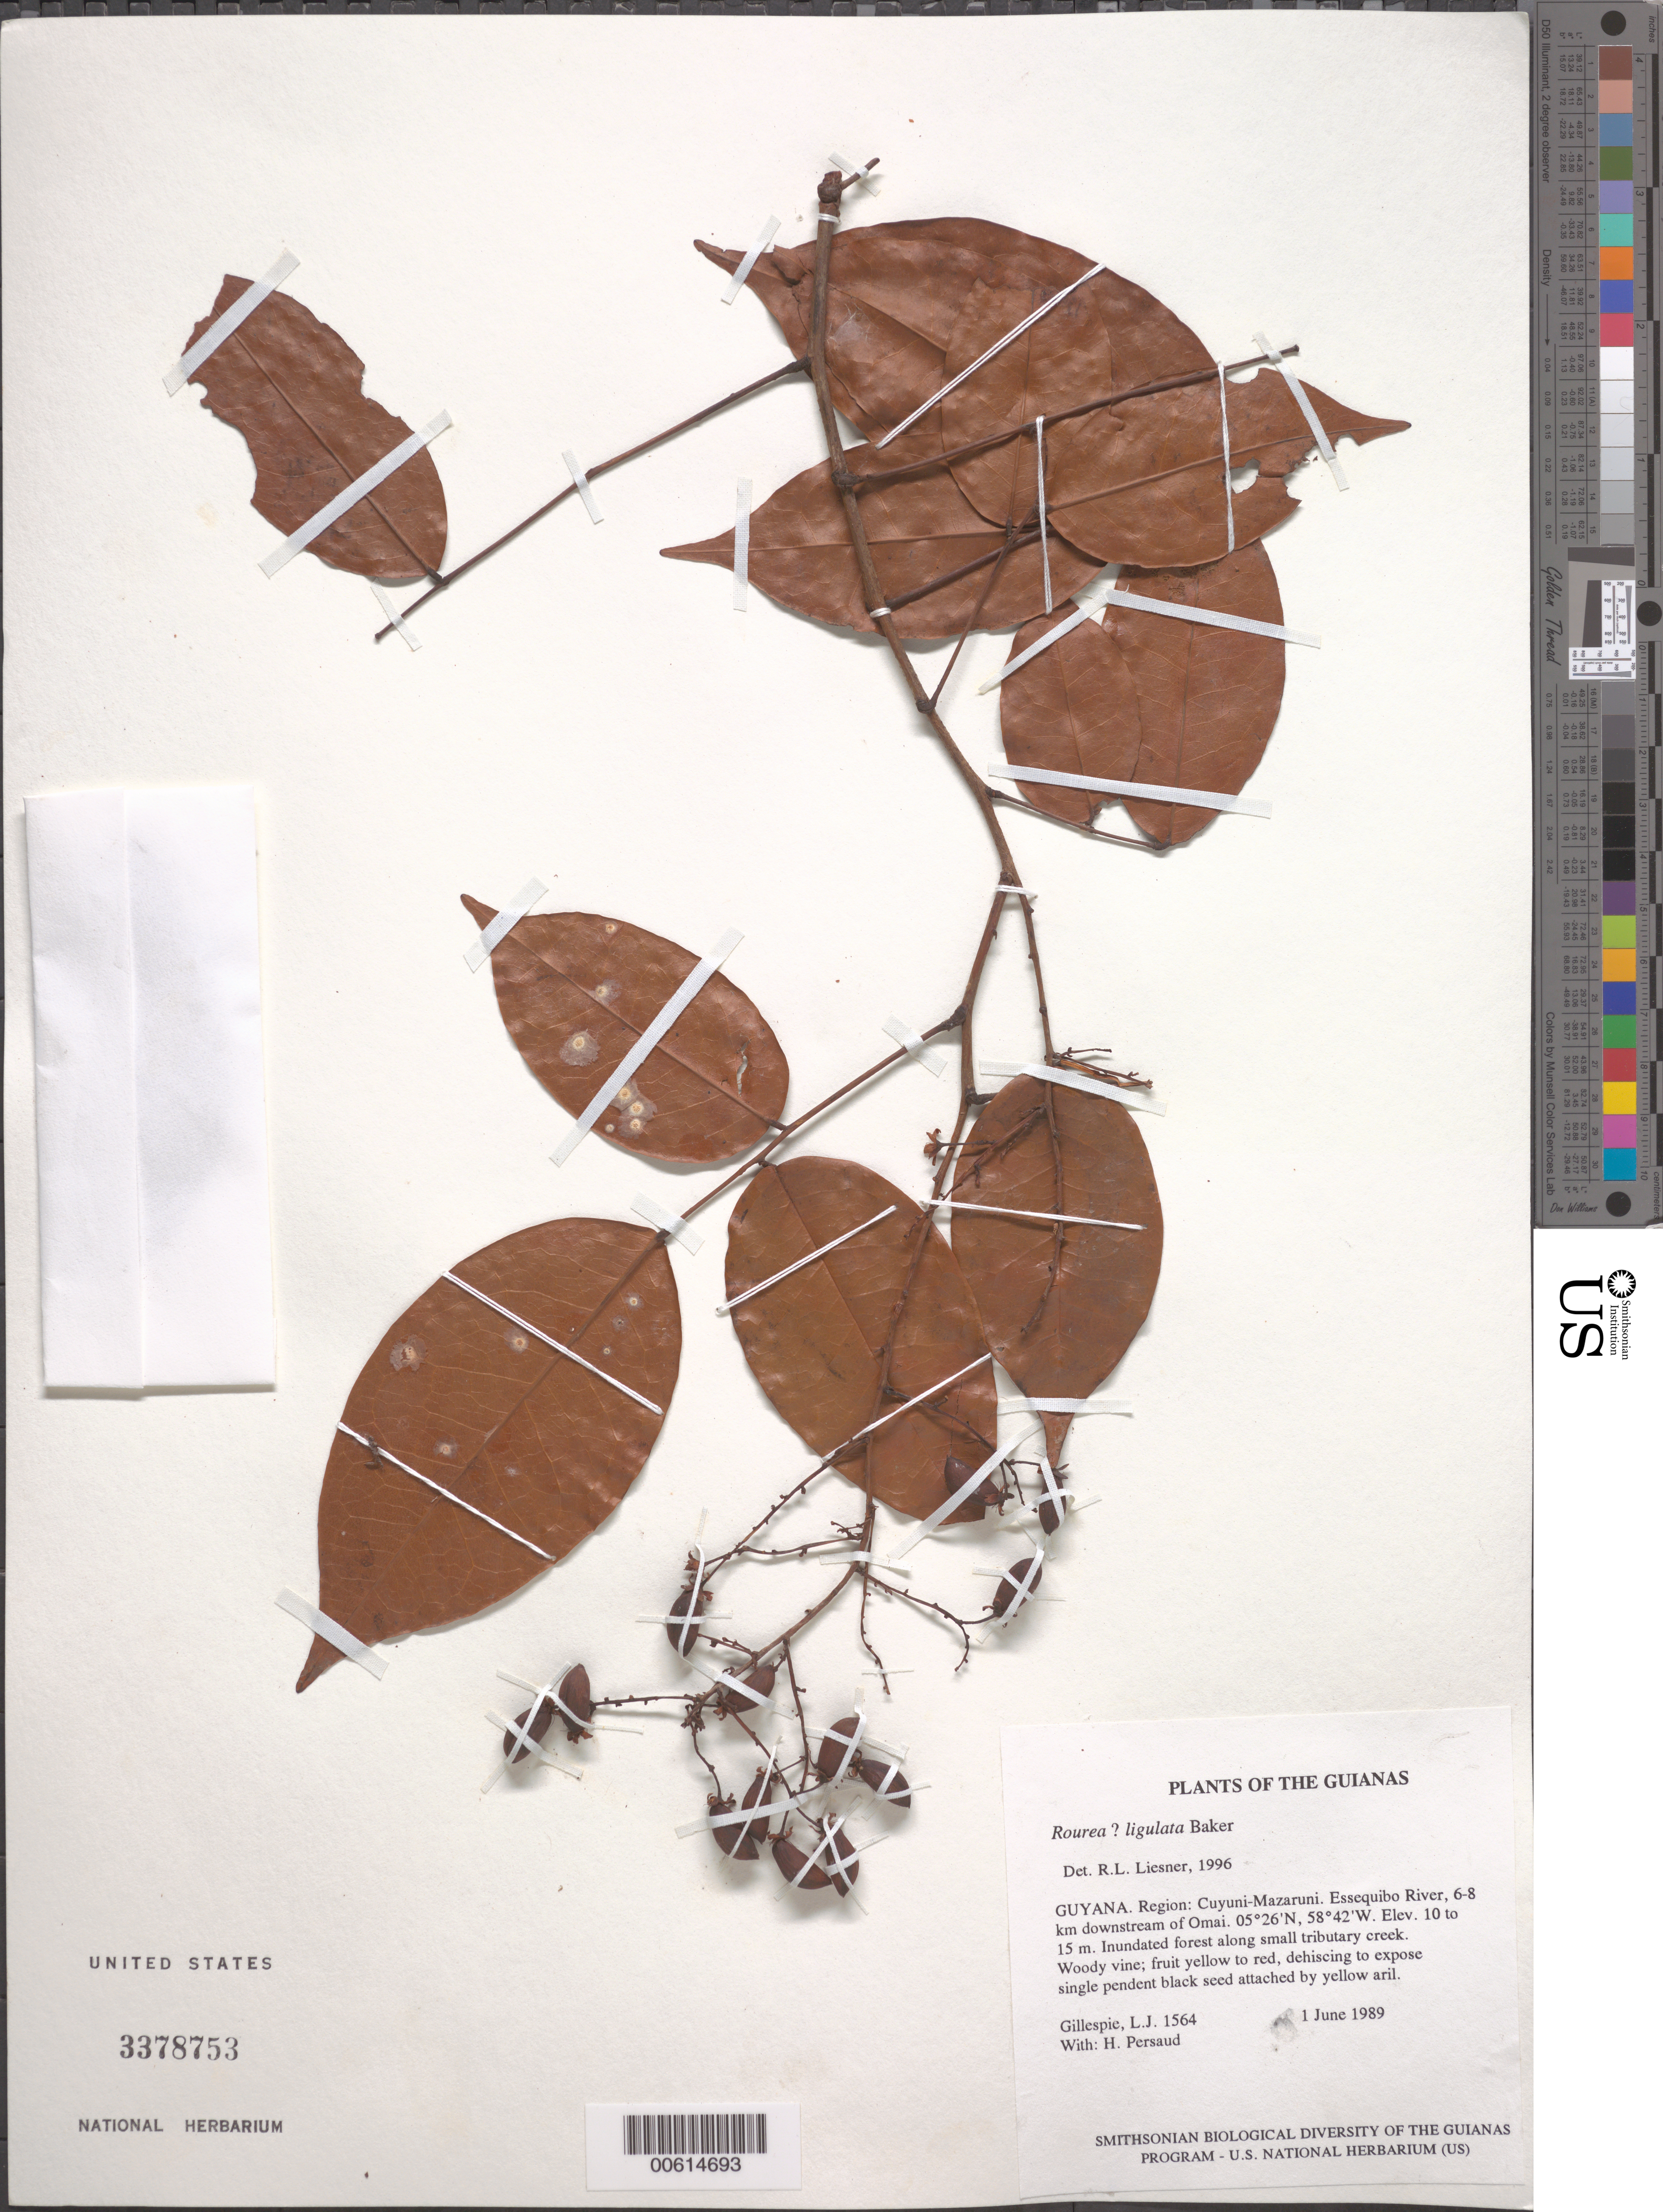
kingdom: Plantae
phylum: Tracheophyta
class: Magnoliopsida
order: Oxalidales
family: Connaraceae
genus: Rourea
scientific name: Rourea ligulata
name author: Baker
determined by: Liesner, R. L.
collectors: L. J. Gillespie & H. Persaud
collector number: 1564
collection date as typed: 1 June 1989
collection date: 1989-06-01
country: Guyana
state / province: Cuyuni-Mazaruni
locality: Essequibo River, 6-8 km downstream of Omai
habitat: Inundated forest along small tributary creek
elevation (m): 10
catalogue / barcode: US 3378753